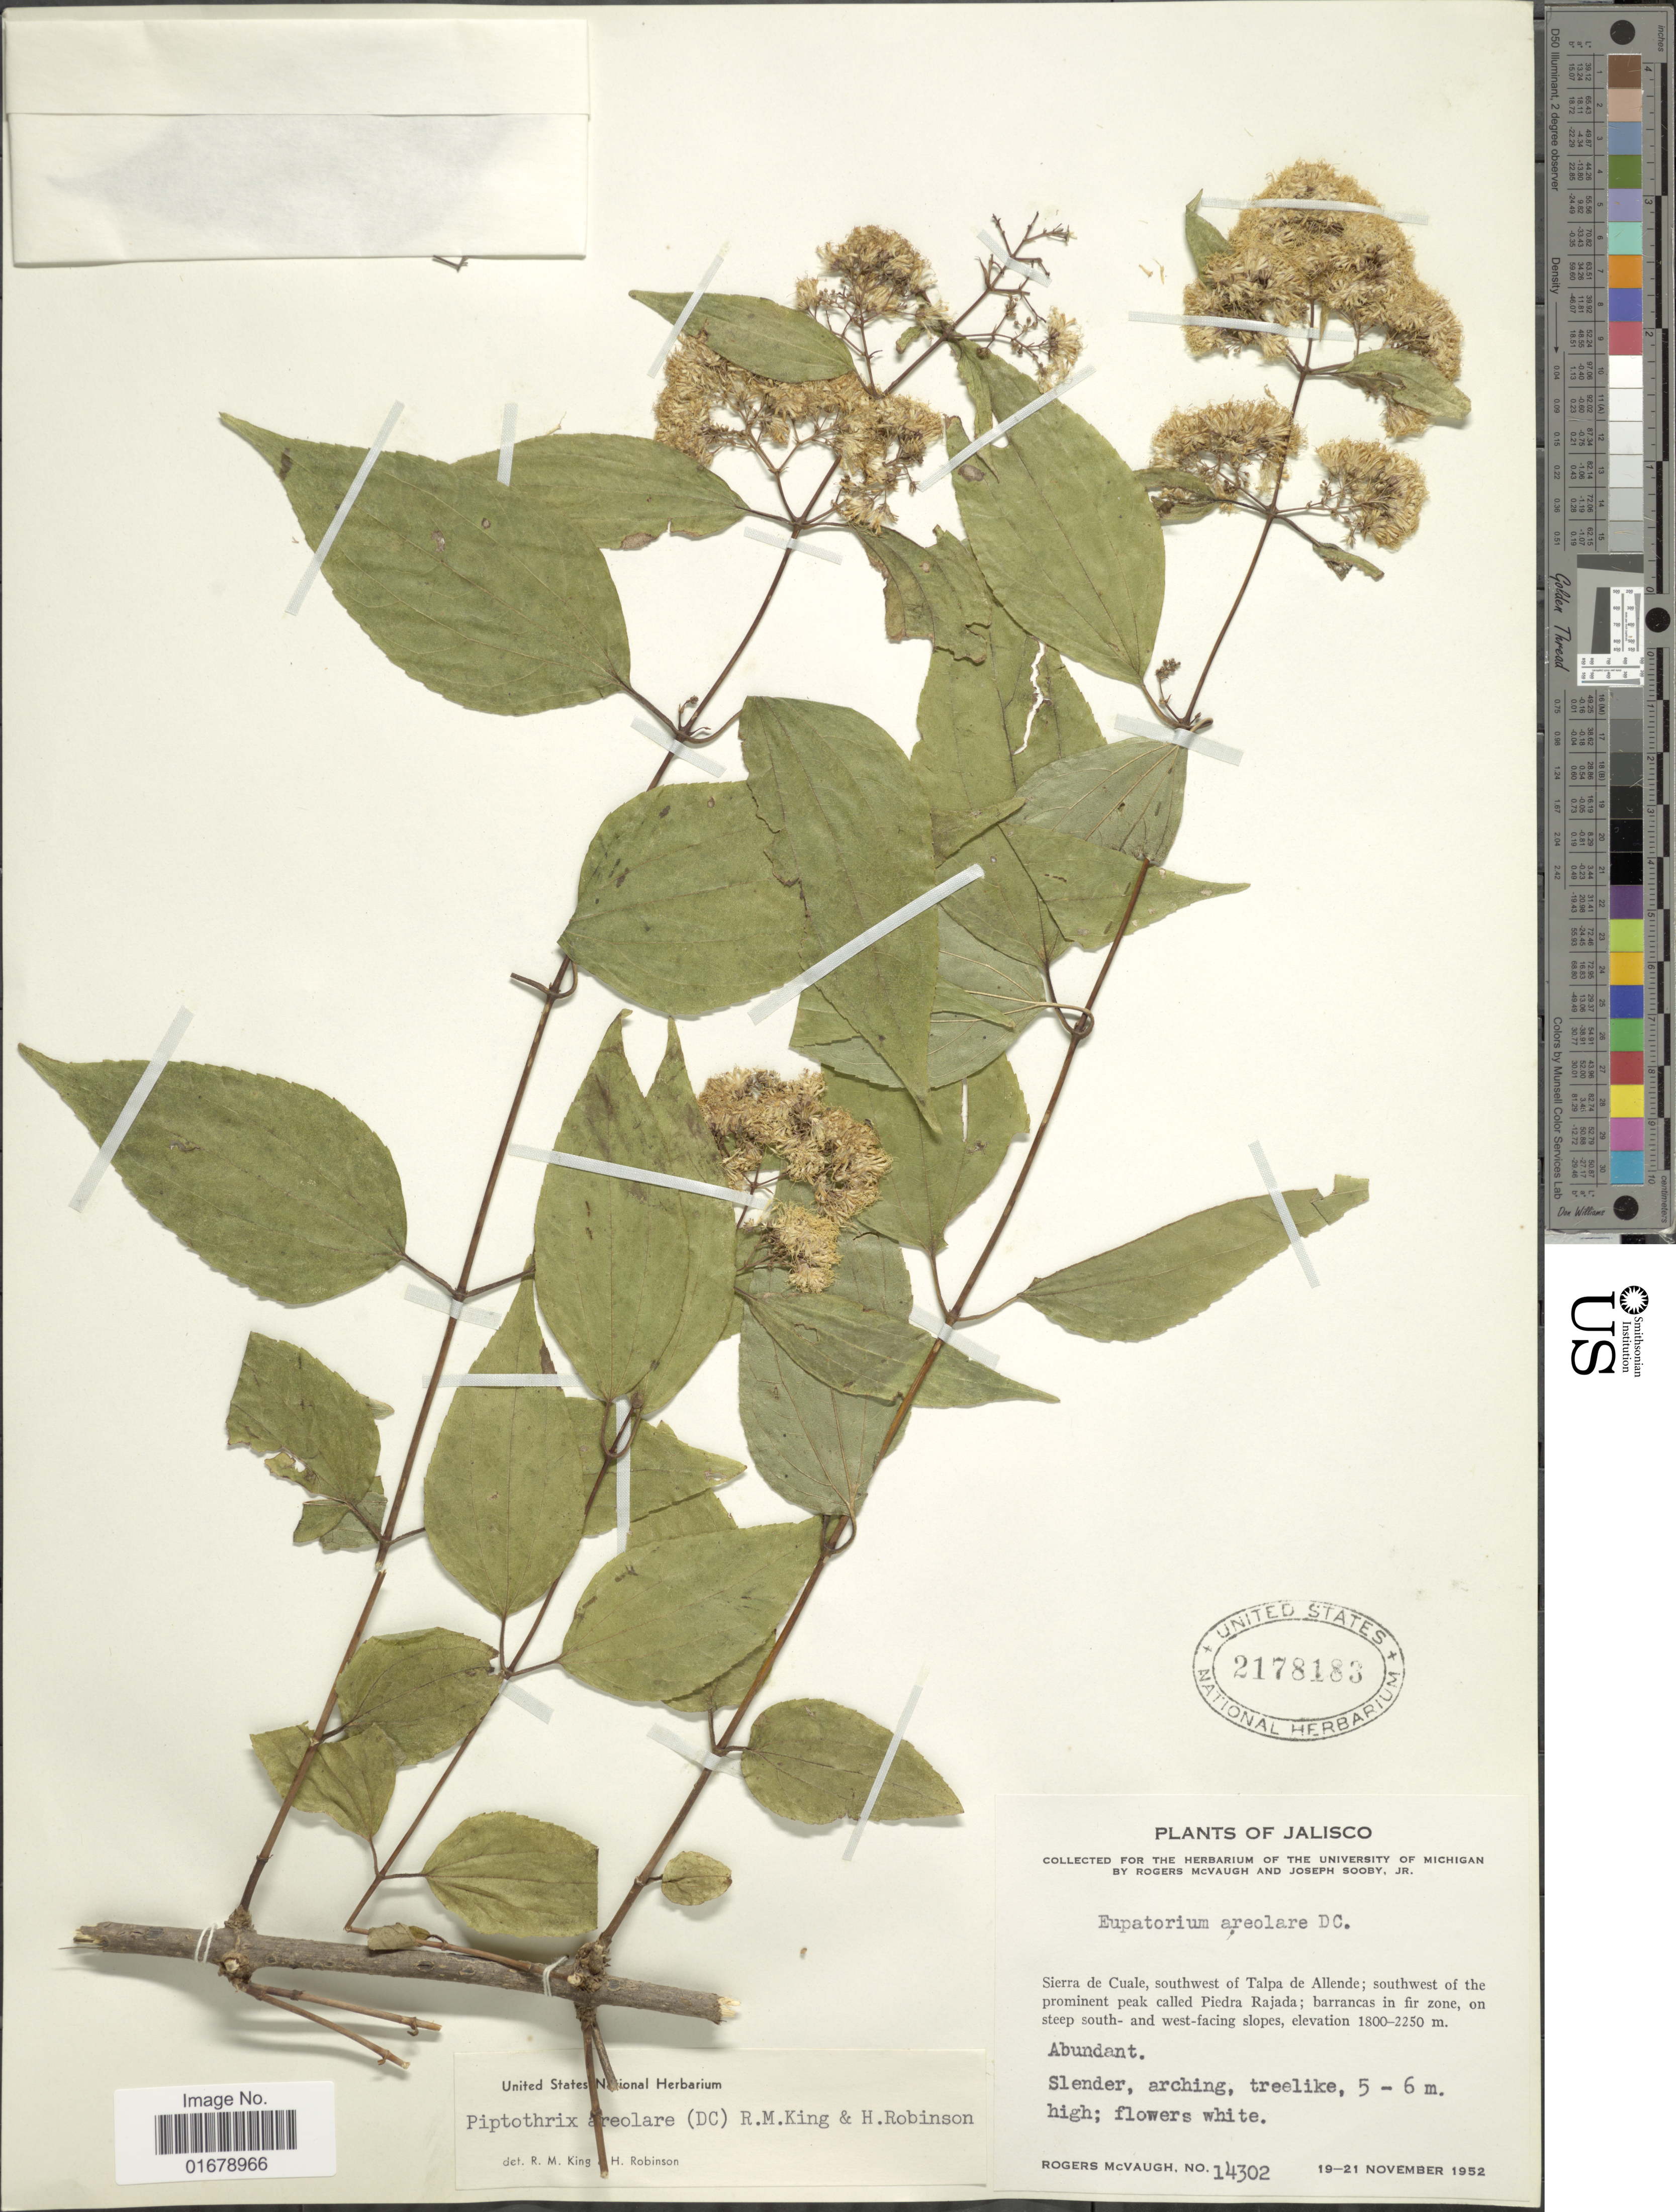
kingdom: Plantae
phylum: Tracheophyta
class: Magnoliopsida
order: Asterales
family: Asteraceae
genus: Piptothrix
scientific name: Piptothrix areolaris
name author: (DC.) R.M. King & H. Rob.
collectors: R. McVaugh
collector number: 14302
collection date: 1952-11-19/1952-11-21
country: Mexico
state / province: Jalisco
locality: Jalisco. Sierra de Cuale, southwest of Talpa de Allende; southwest of the prominent peak called Piedra Rajada; barrancas in fir zone, on steep south- and west-facing slopes.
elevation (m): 1800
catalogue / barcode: US 2178183